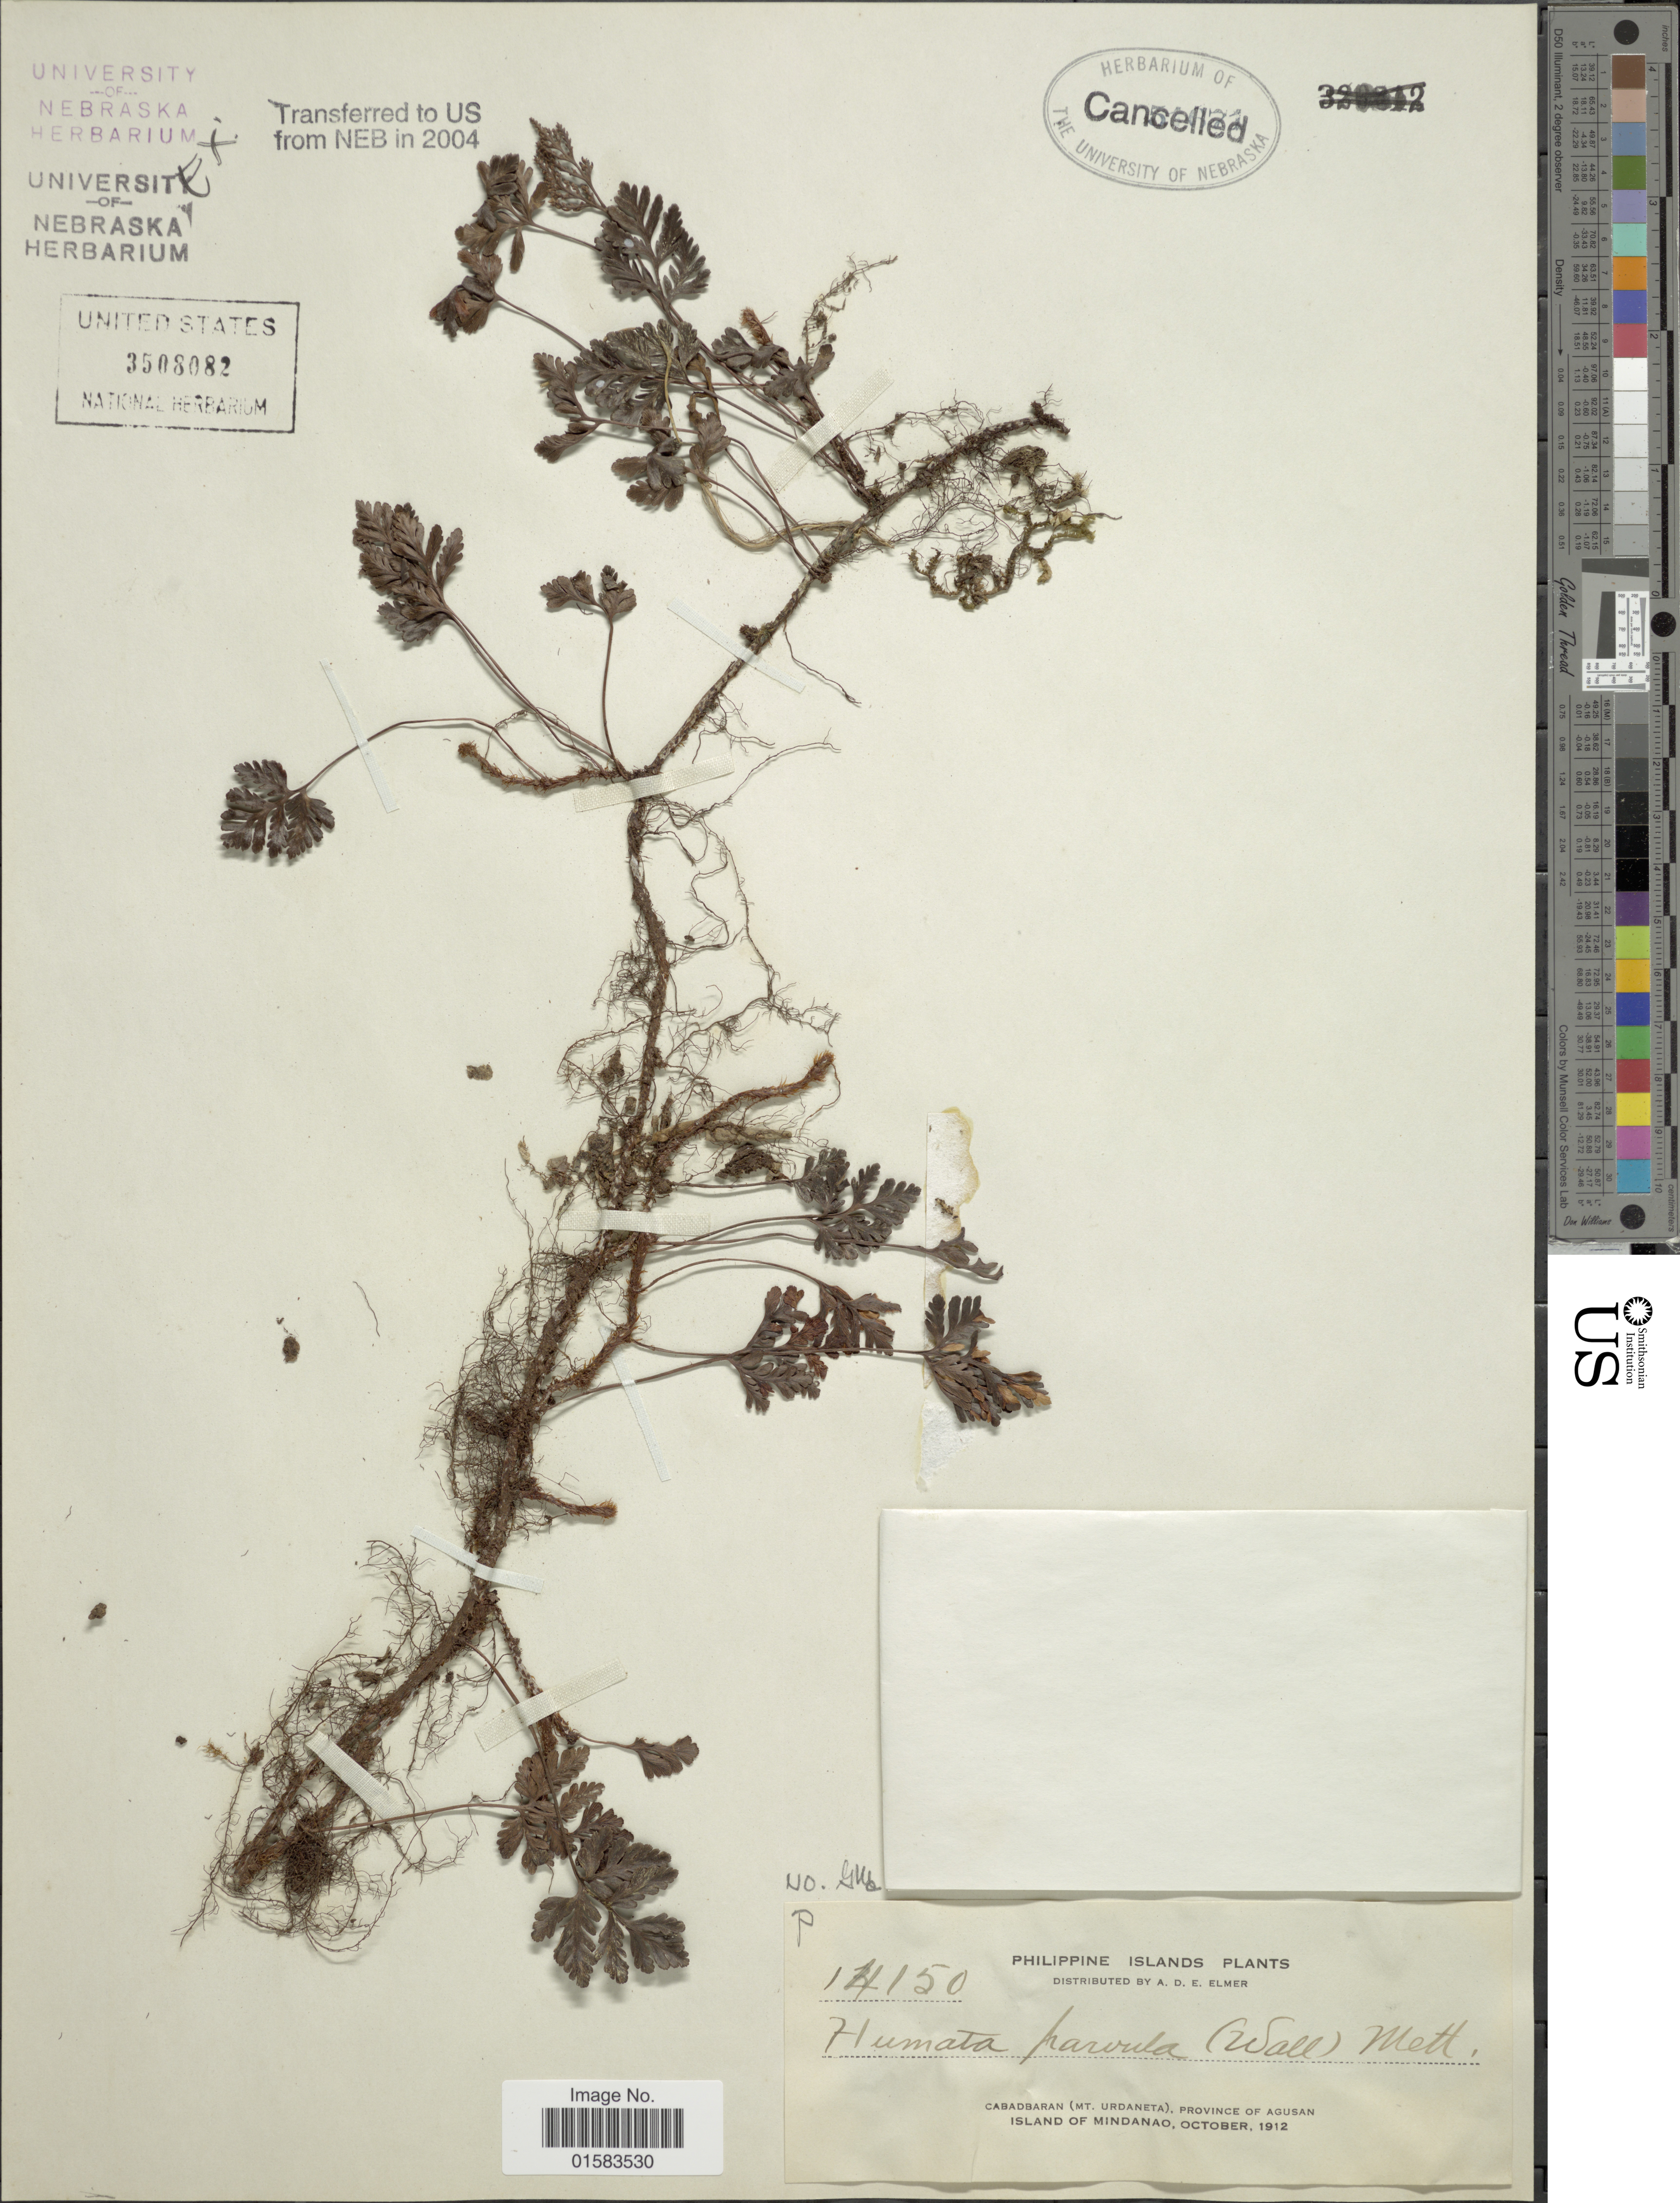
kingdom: Plantae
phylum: Tracheophyta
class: Polypodiopsida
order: Polypodiales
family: Davalliaceae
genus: Davallia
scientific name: Davallia sp.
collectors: A. D. E. Elmer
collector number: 14150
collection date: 1912-10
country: Philippines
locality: Cabadbaran (Mt. Urdaneta), Province of Agusan, Island of Mindanao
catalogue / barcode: US 3508082